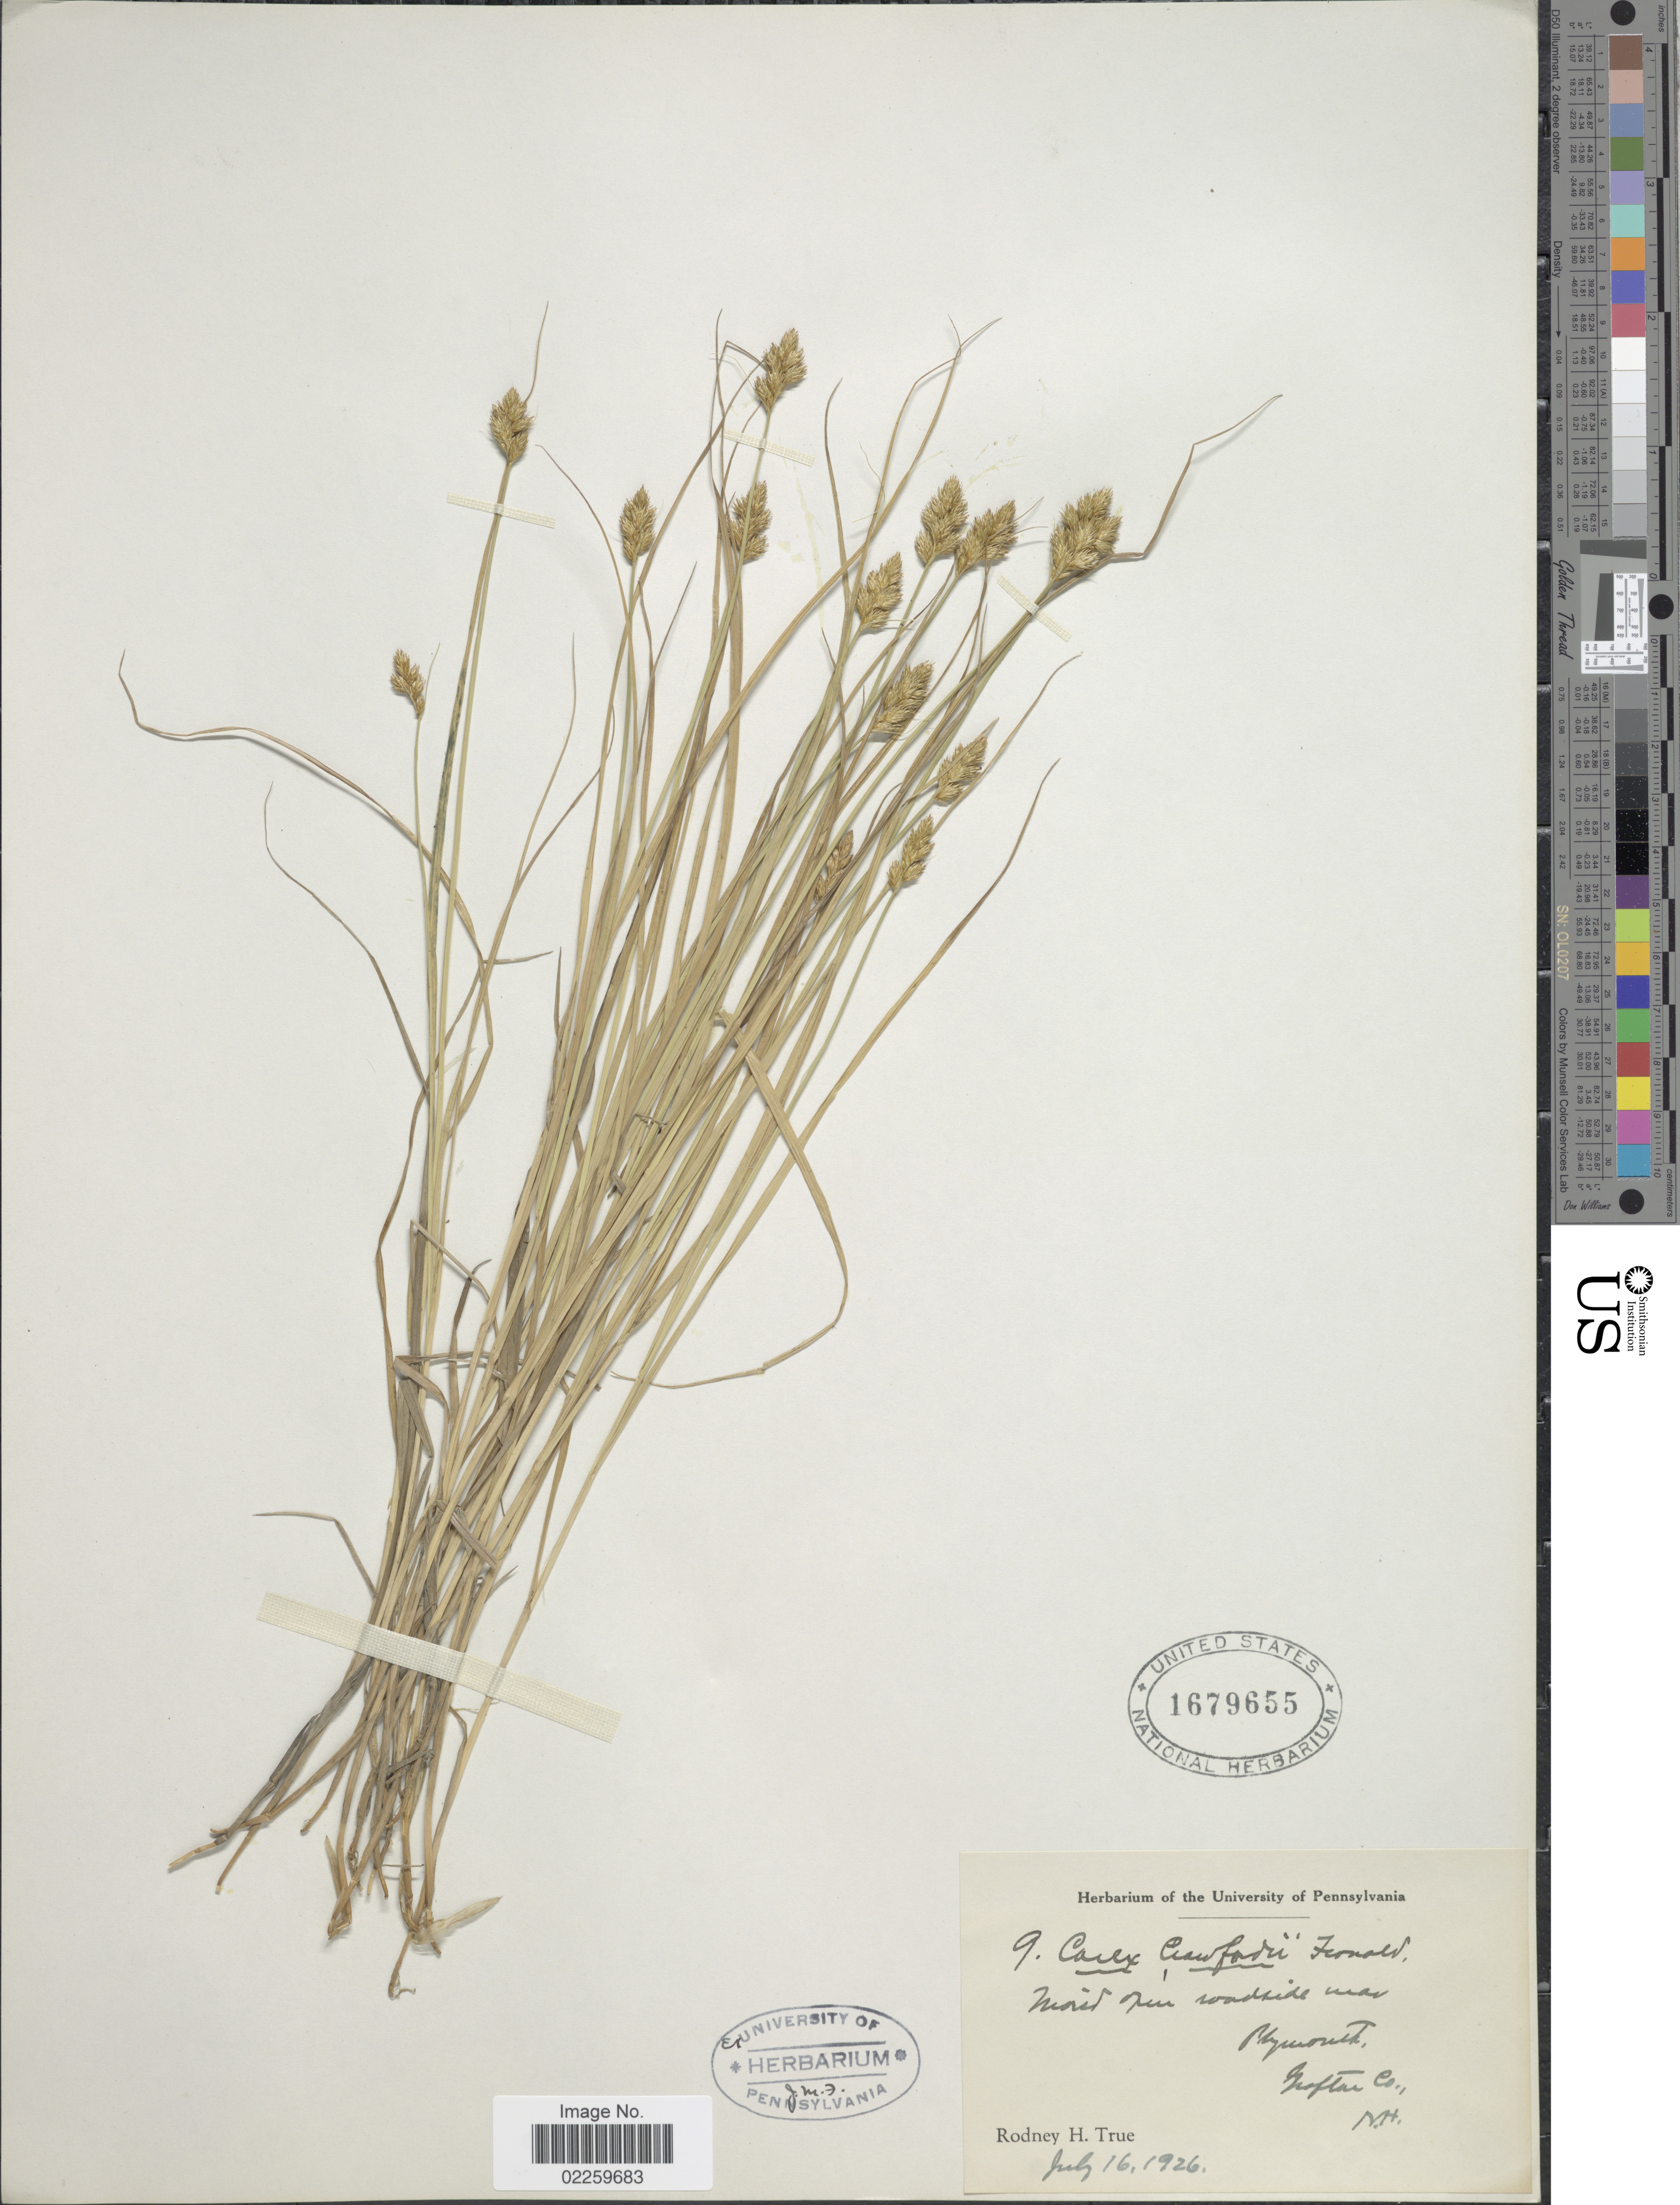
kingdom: Plantae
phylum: Tracheophyta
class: Liliopsida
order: Poales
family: Cyperaceae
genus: Carex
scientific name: Carex crawfordii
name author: Fernald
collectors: R. H. True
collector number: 9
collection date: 1926-07-16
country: United States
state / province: New Hampshire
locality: Moist open roadside near Plymouth, Grafton Co.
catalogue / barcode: US 1679655